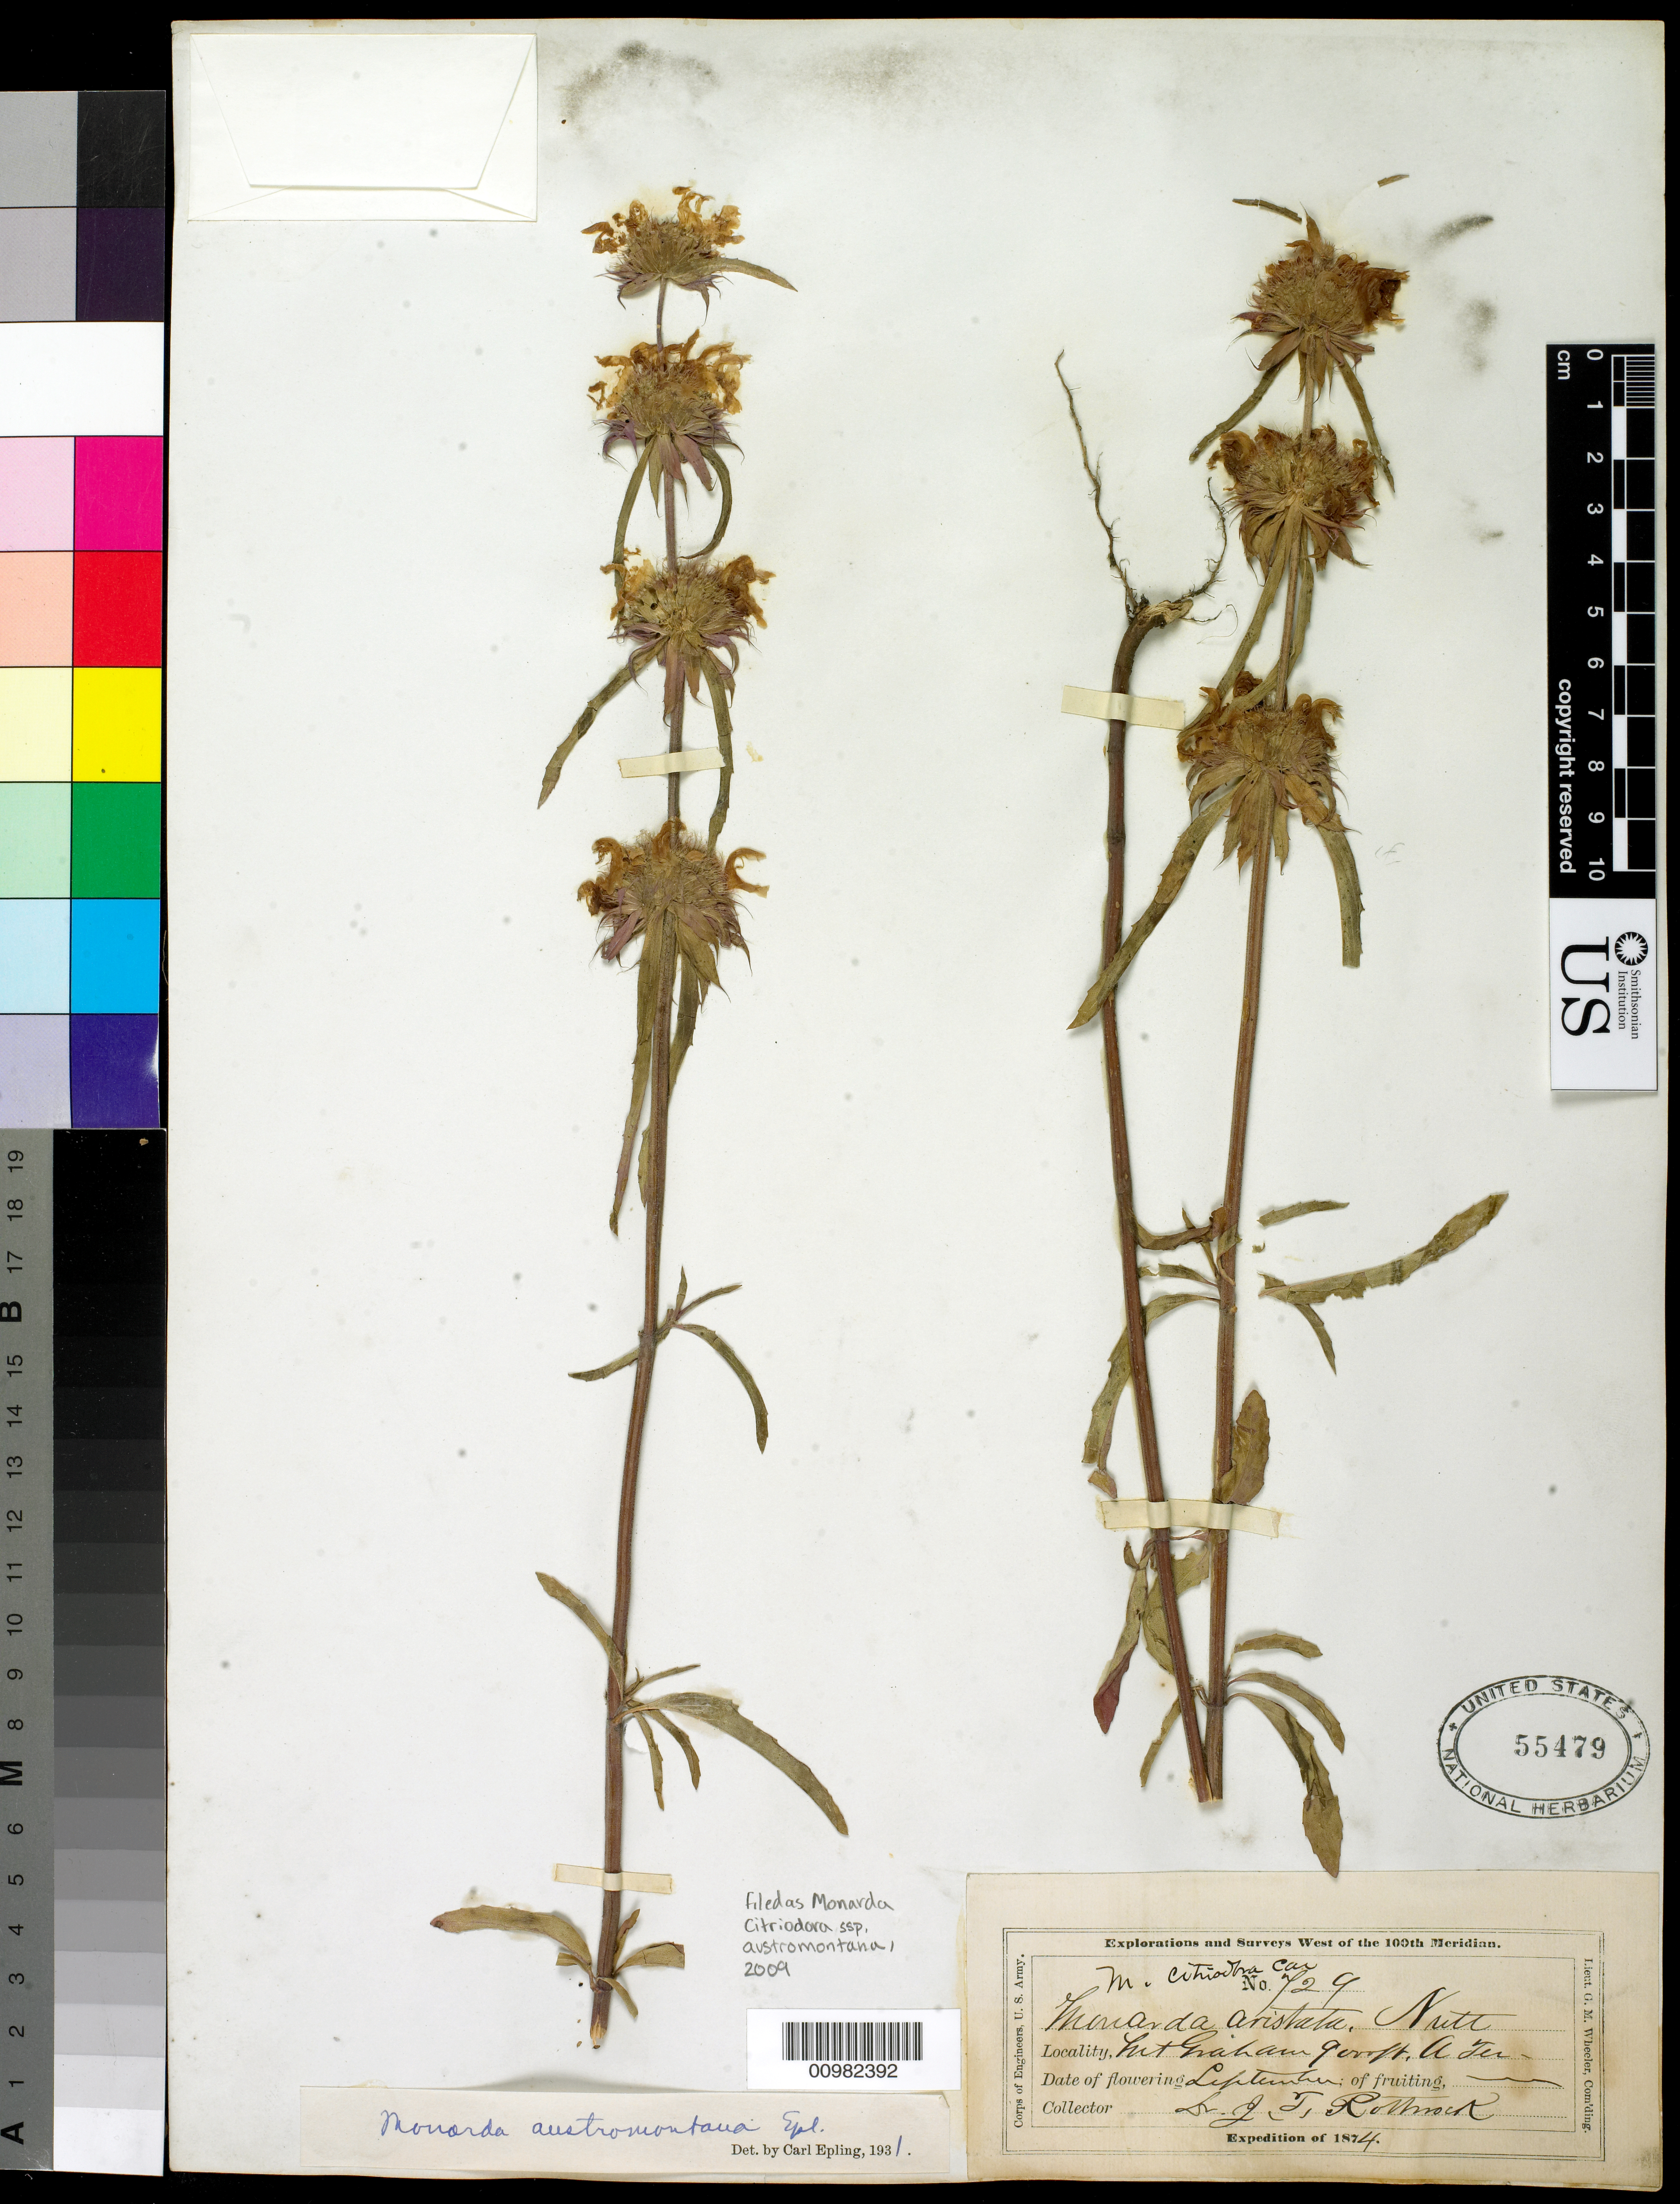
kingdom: Plantae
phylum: Tracheophyta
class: Magnoliopsida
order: Lamiales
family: Lamiaceae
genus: Monarda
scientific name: Monarda citriodora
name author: Cerv. ex Lag.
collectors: J. T. Rothrock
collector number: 729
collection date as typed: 1874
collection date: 1874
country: United States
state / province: Arizona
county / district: Graham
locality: Mount Graham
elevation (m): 2743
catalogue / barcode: US 55479